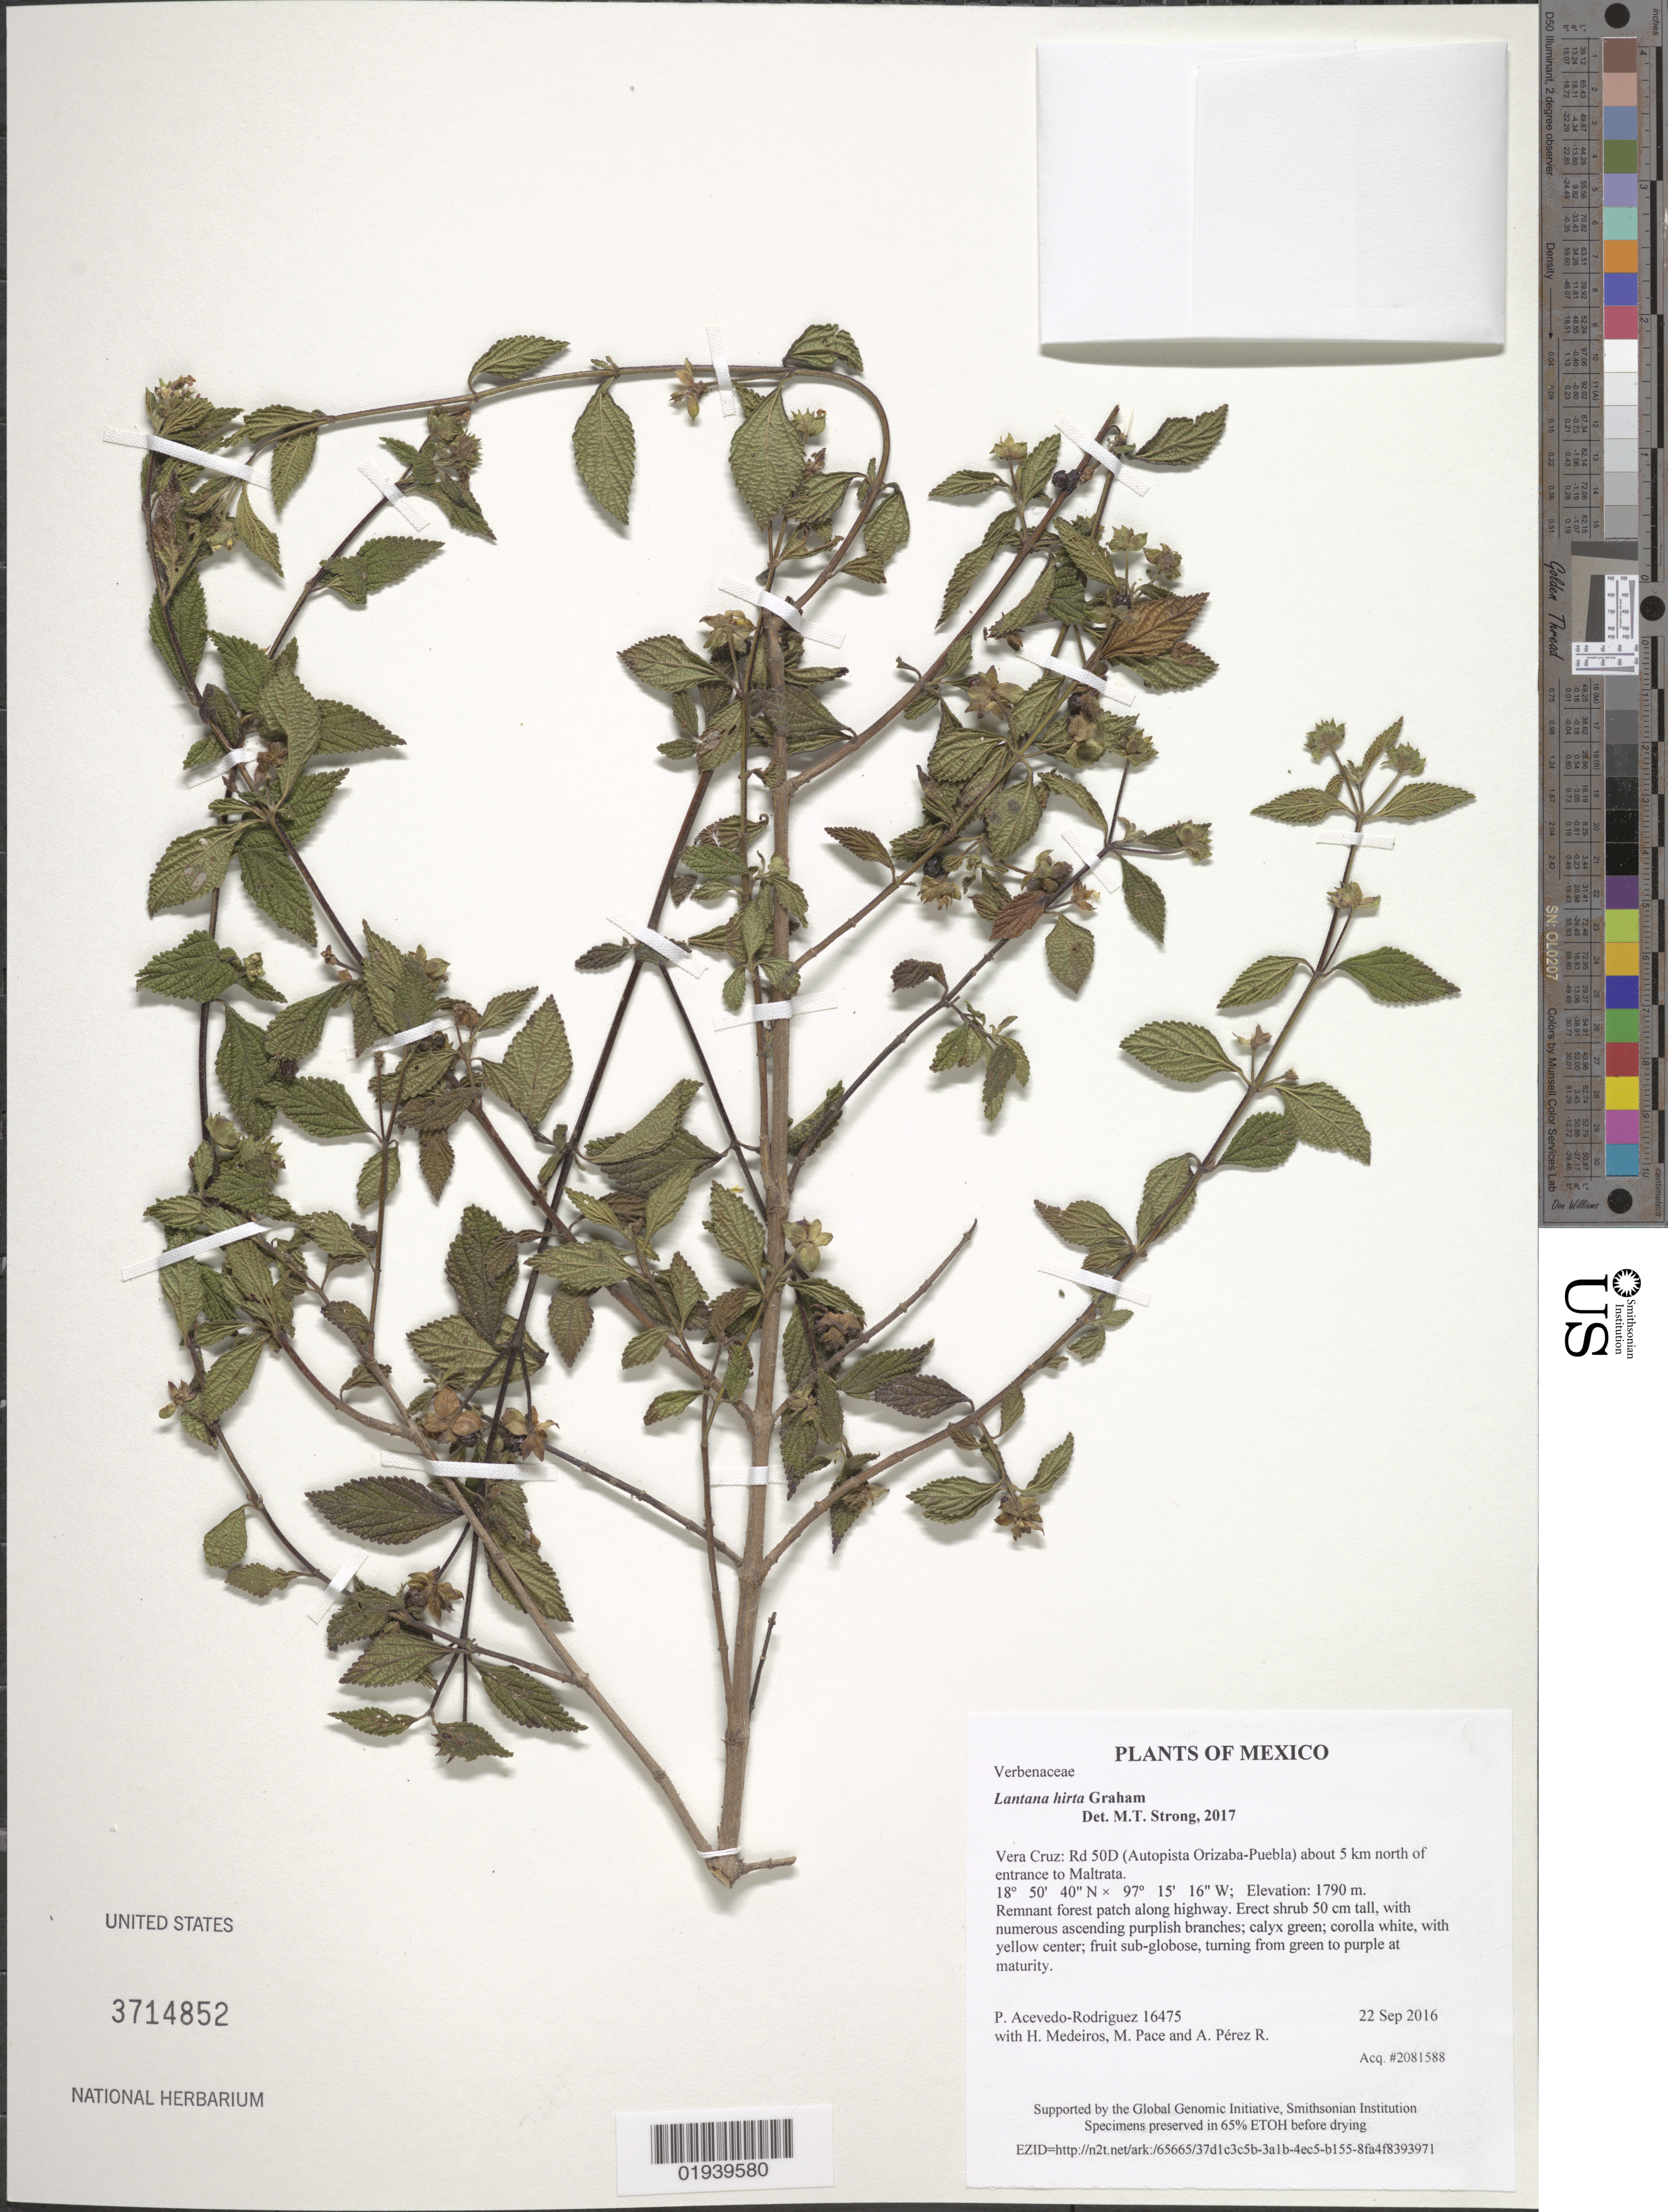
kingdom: Plantae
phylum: Tracheophyta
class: Magnoliopsida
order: Lamiales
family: Verbenaceae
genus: Lantana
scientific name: Lantana hirta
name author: Graham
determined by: Strong, M. T., (US), Smithsonian Institution - National Museum of Natural History (UNITED STATES)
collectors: P. Acevedo-Rodr., H. Medeiros, M. R. Pace & A. Pérez R.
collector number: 16475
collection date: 2016-09-22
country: Mexico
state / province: Veracruz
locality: Rd 50D (Autopista Orizaba-PPuebla) about 5 km north of entrance to Maltrata.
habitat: Remnant forest patch along highway.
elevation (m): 1790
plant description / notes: US, NY, MO, K, F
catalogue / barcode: US 3714852